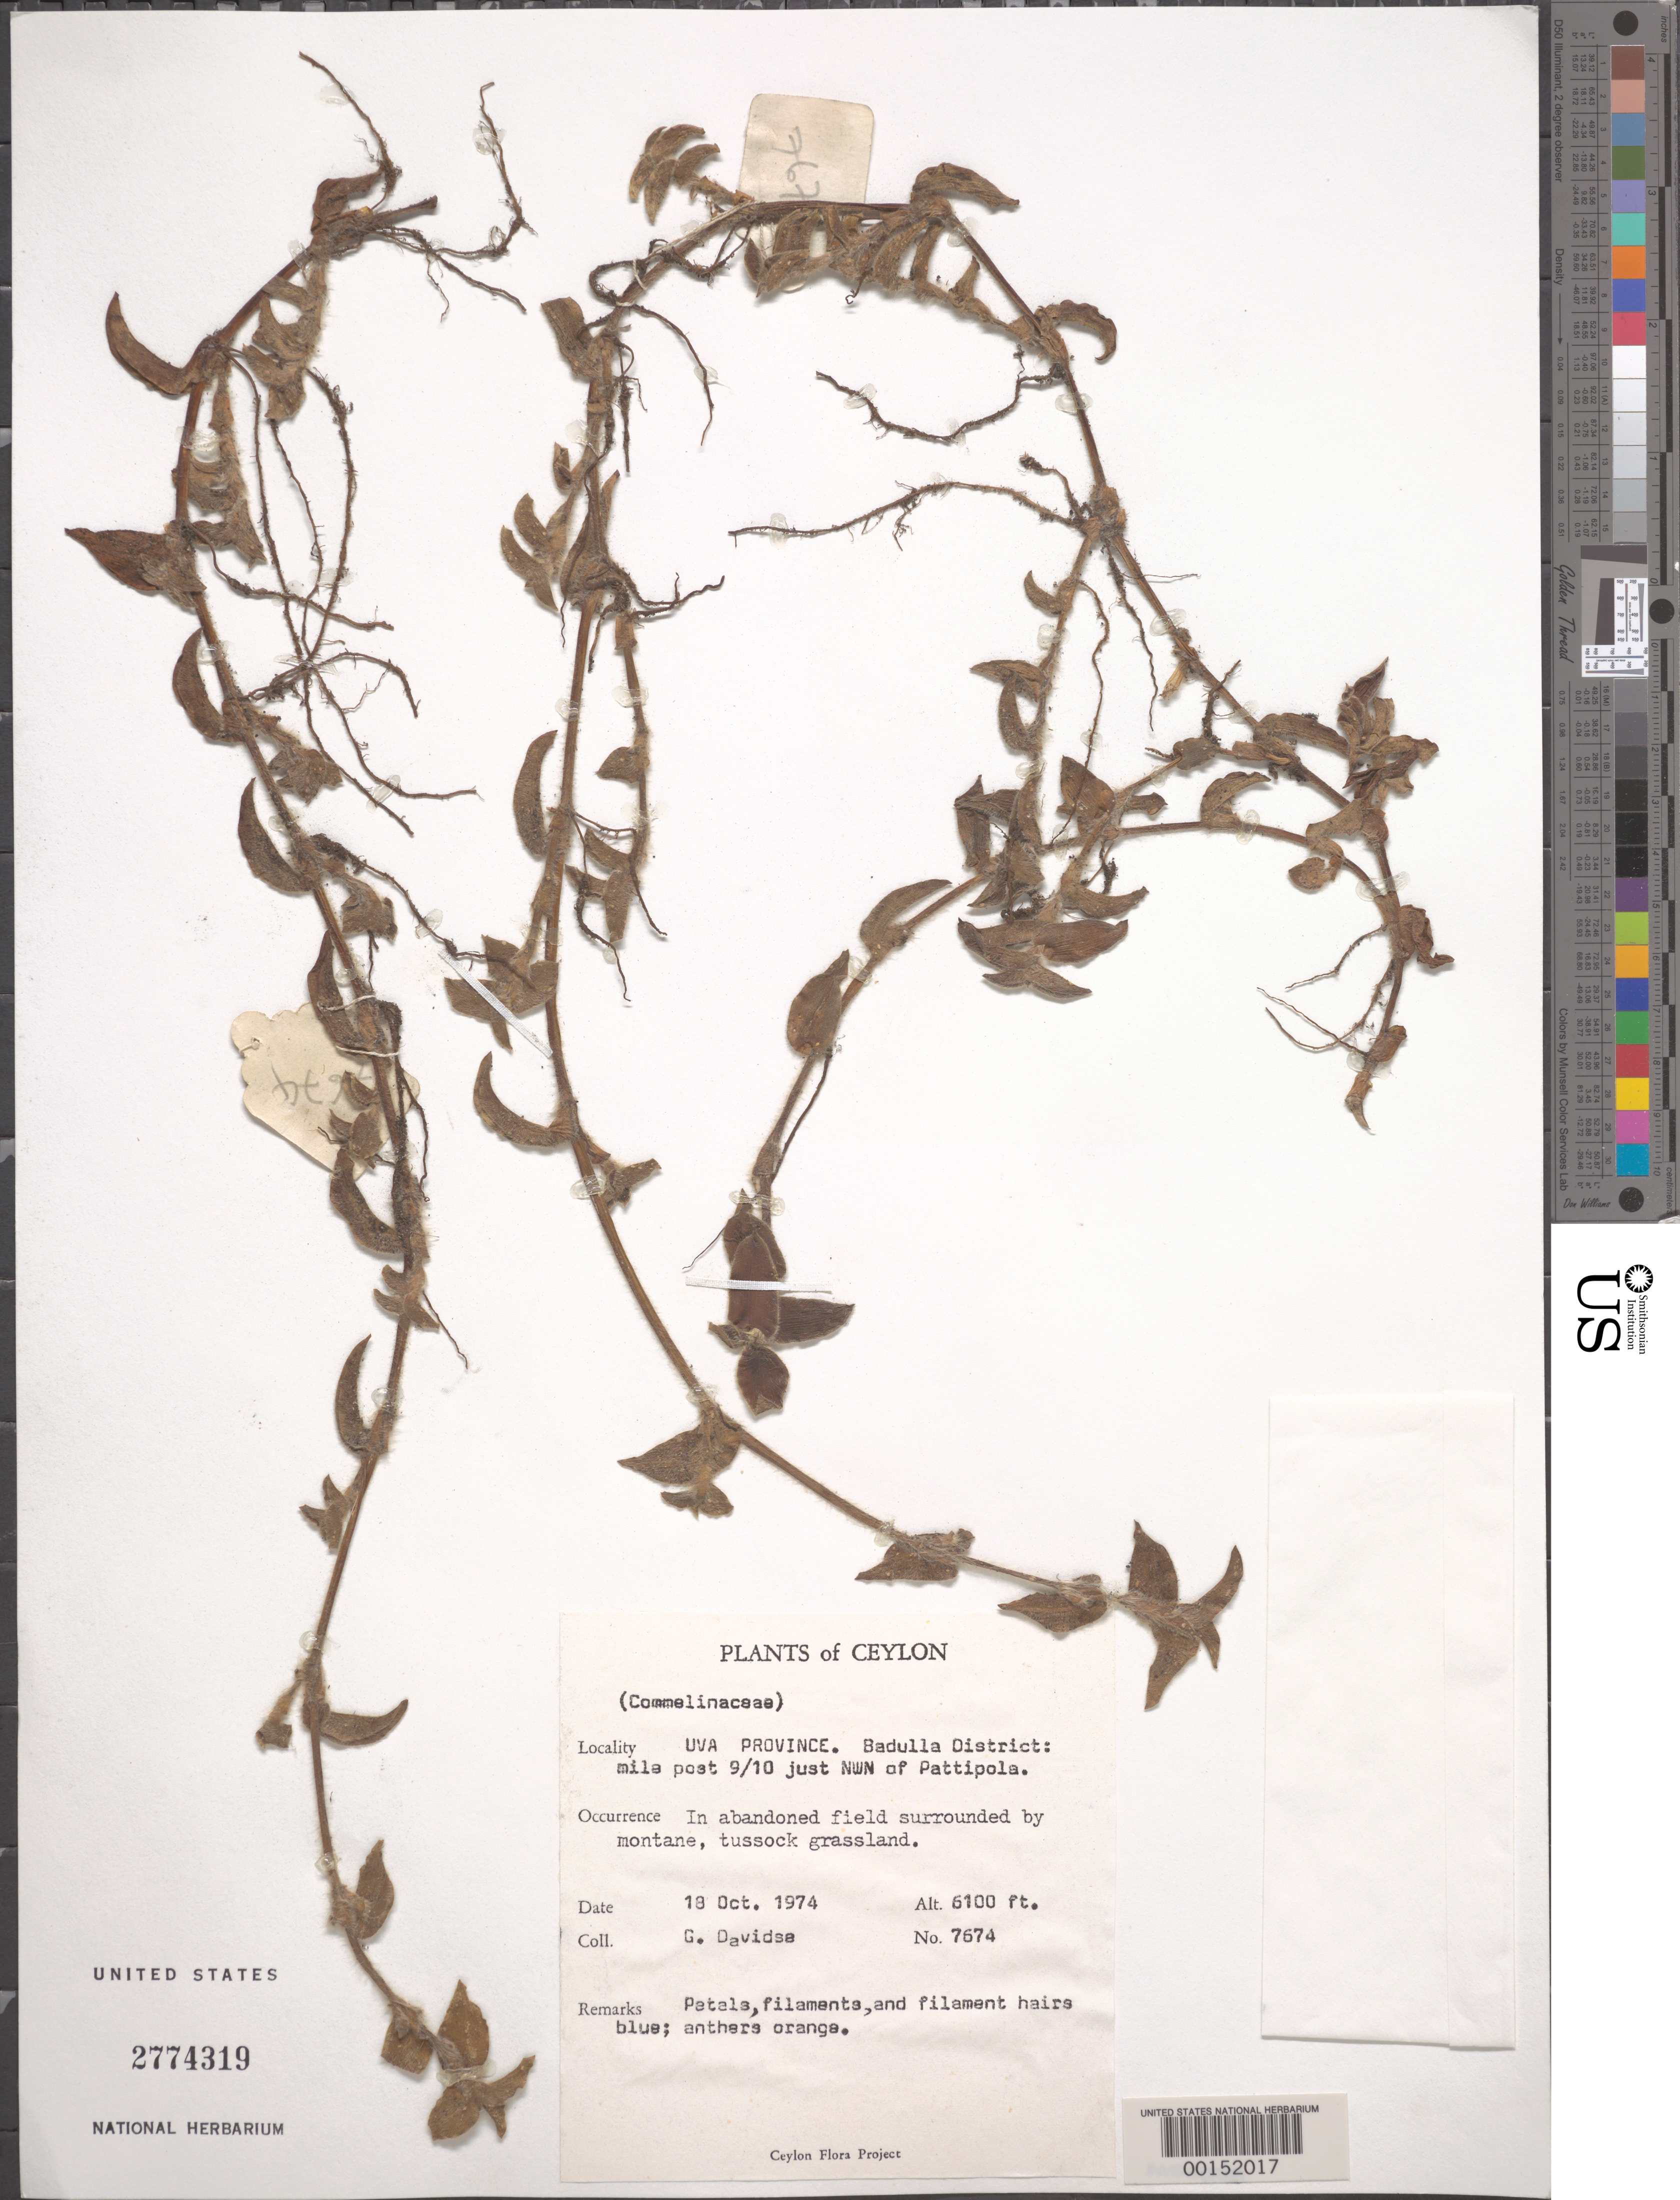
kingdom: Plantae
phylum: Tracheophyta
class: Liliopsida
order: Commelinales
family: Commelinaceae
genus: Cyanotis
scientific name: Cyanotis villosa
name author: (Spreng.) Schult. & Schult. f.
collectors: G. Davidse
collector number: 7674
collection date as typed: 18 Oct 1974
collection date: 1974-10-18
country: Sri Lanka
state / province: Uva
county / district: Badulla Dist.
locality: Nwn of pattipola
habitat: Abandoned field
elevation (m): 1861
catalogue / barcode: US 2774319